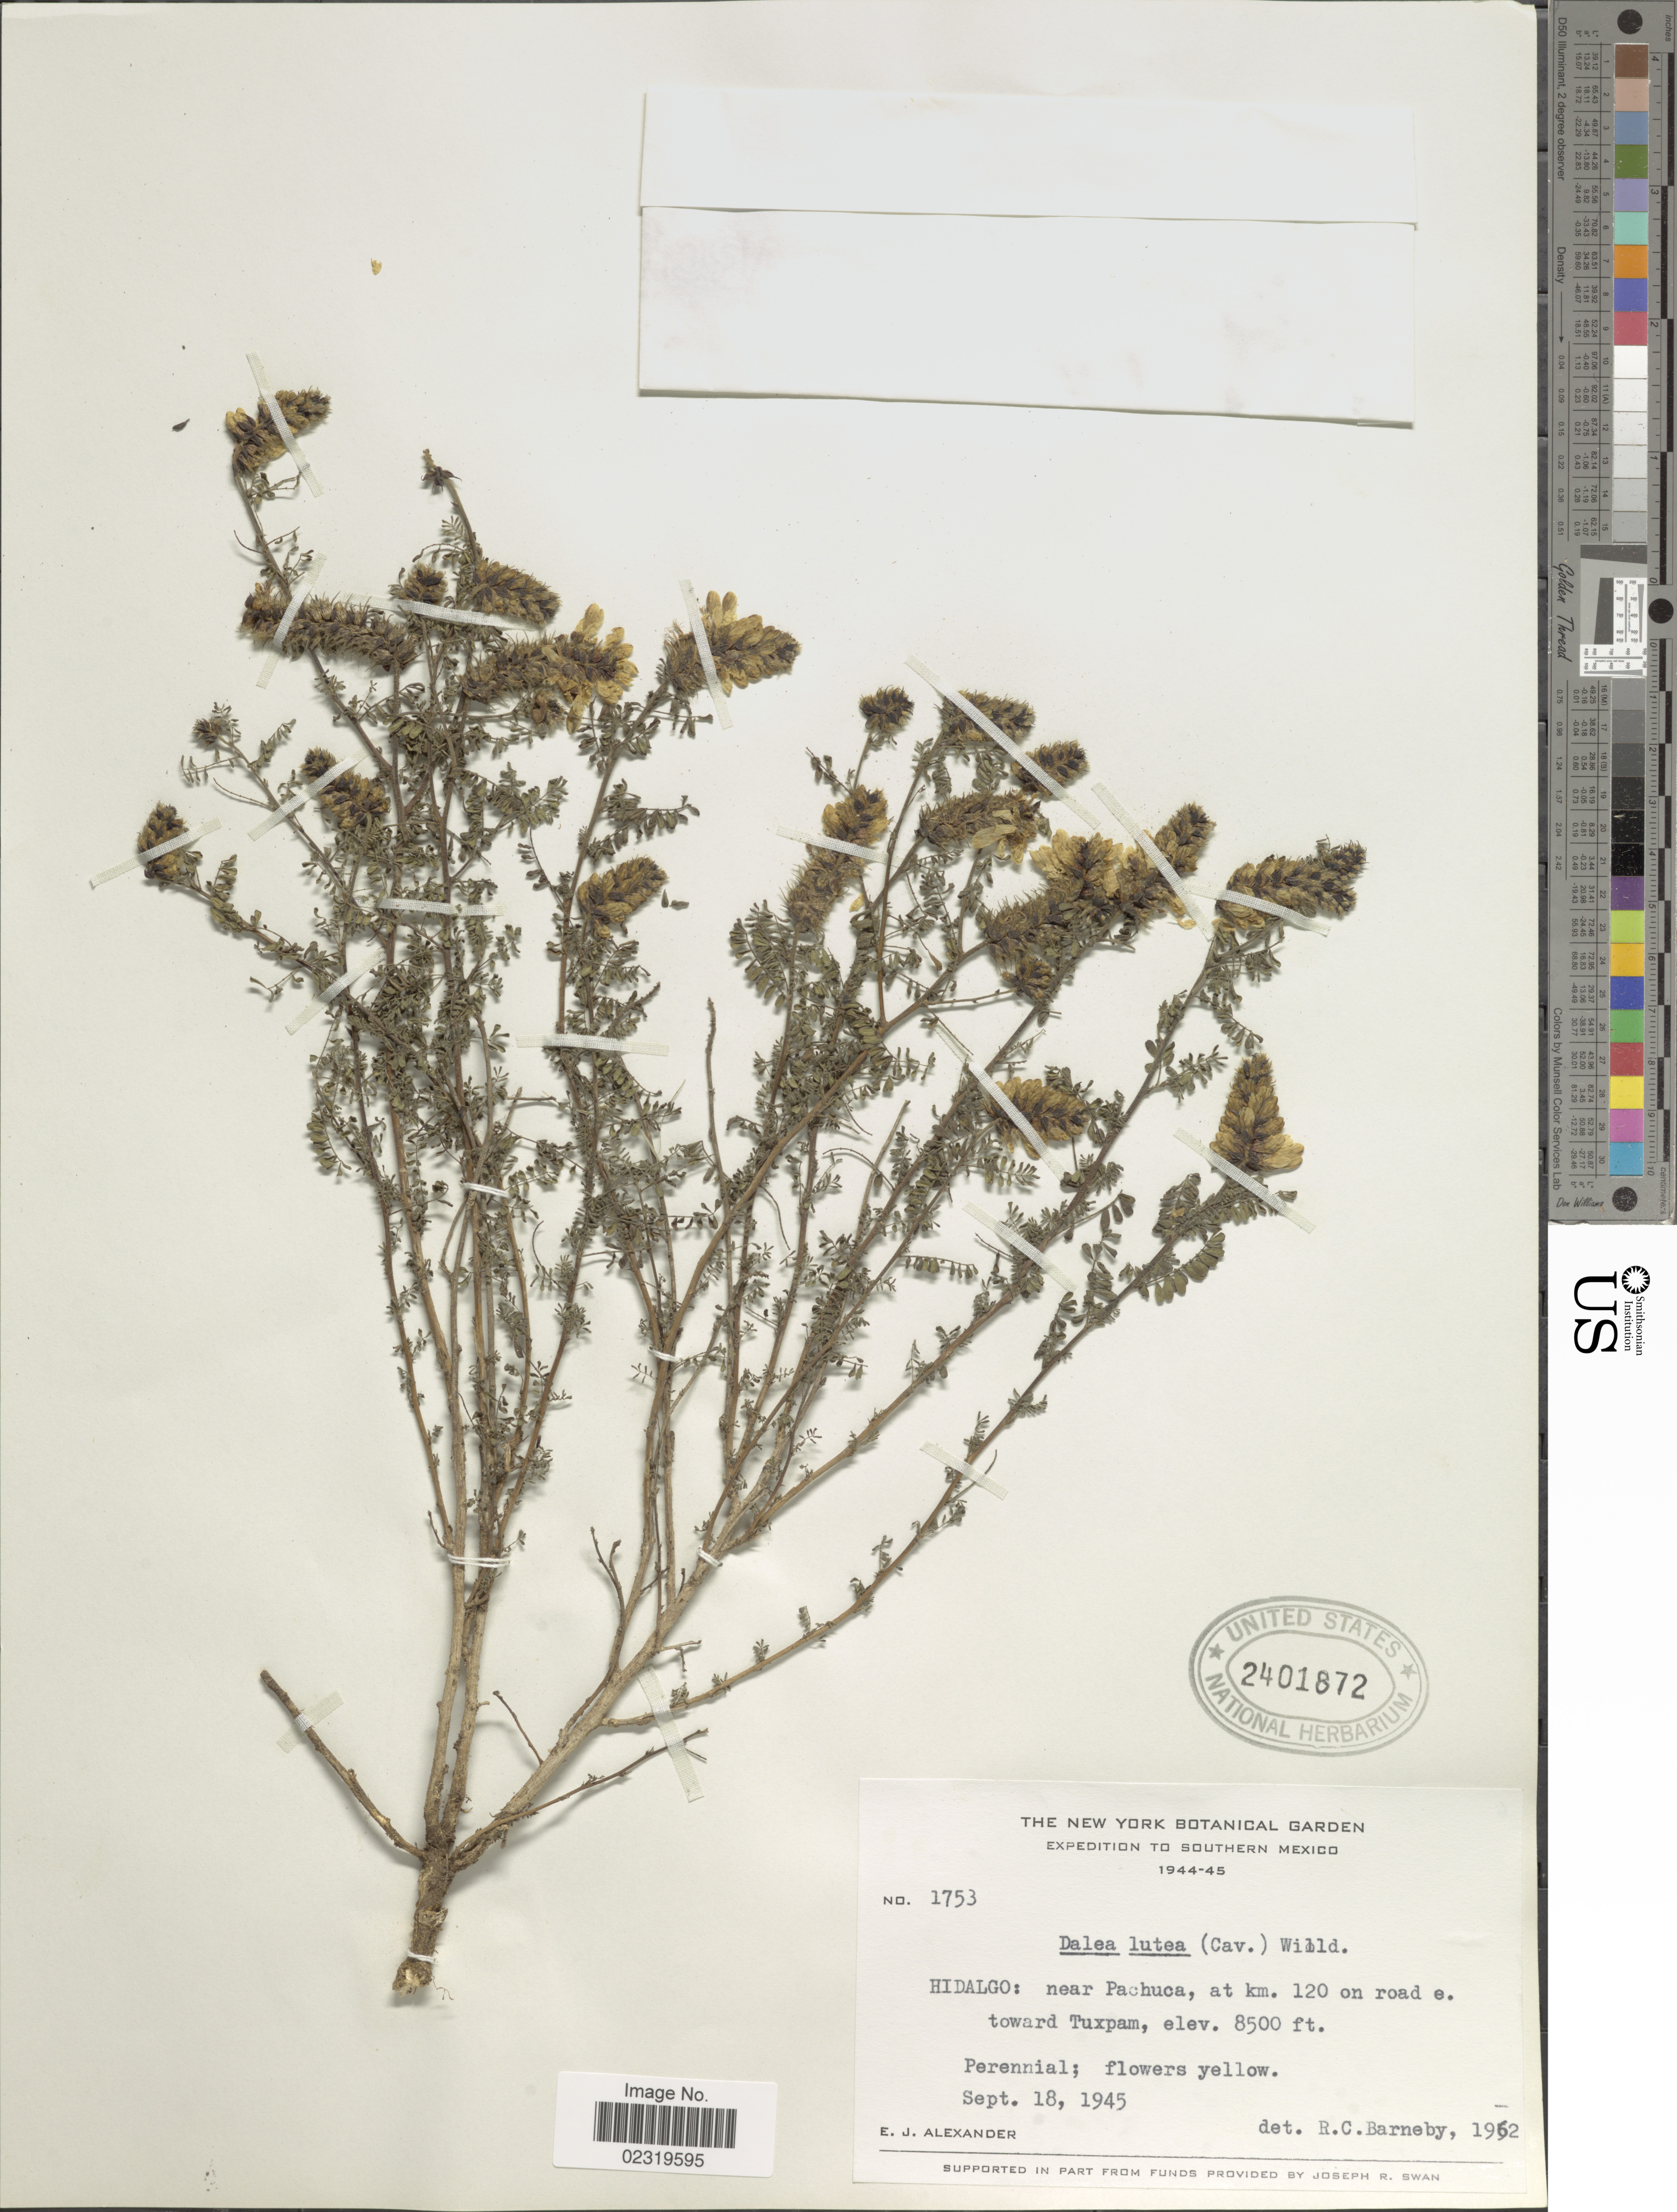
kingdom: Plantae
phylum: Tracheophyta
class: Magnoliopsida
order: Fabales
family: Fabaceae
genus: Dalea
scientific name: Dalea lutea var. lutea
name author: (Cav.) Willd.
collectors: E. J. Alexander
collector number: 1753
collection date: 1945-09-18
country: Mexico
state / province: Hidalgo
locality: Southern Mexico, near Pachuca, at km 120 on road e. toward Tuxpam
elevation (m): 2591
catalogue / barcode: US 2401872